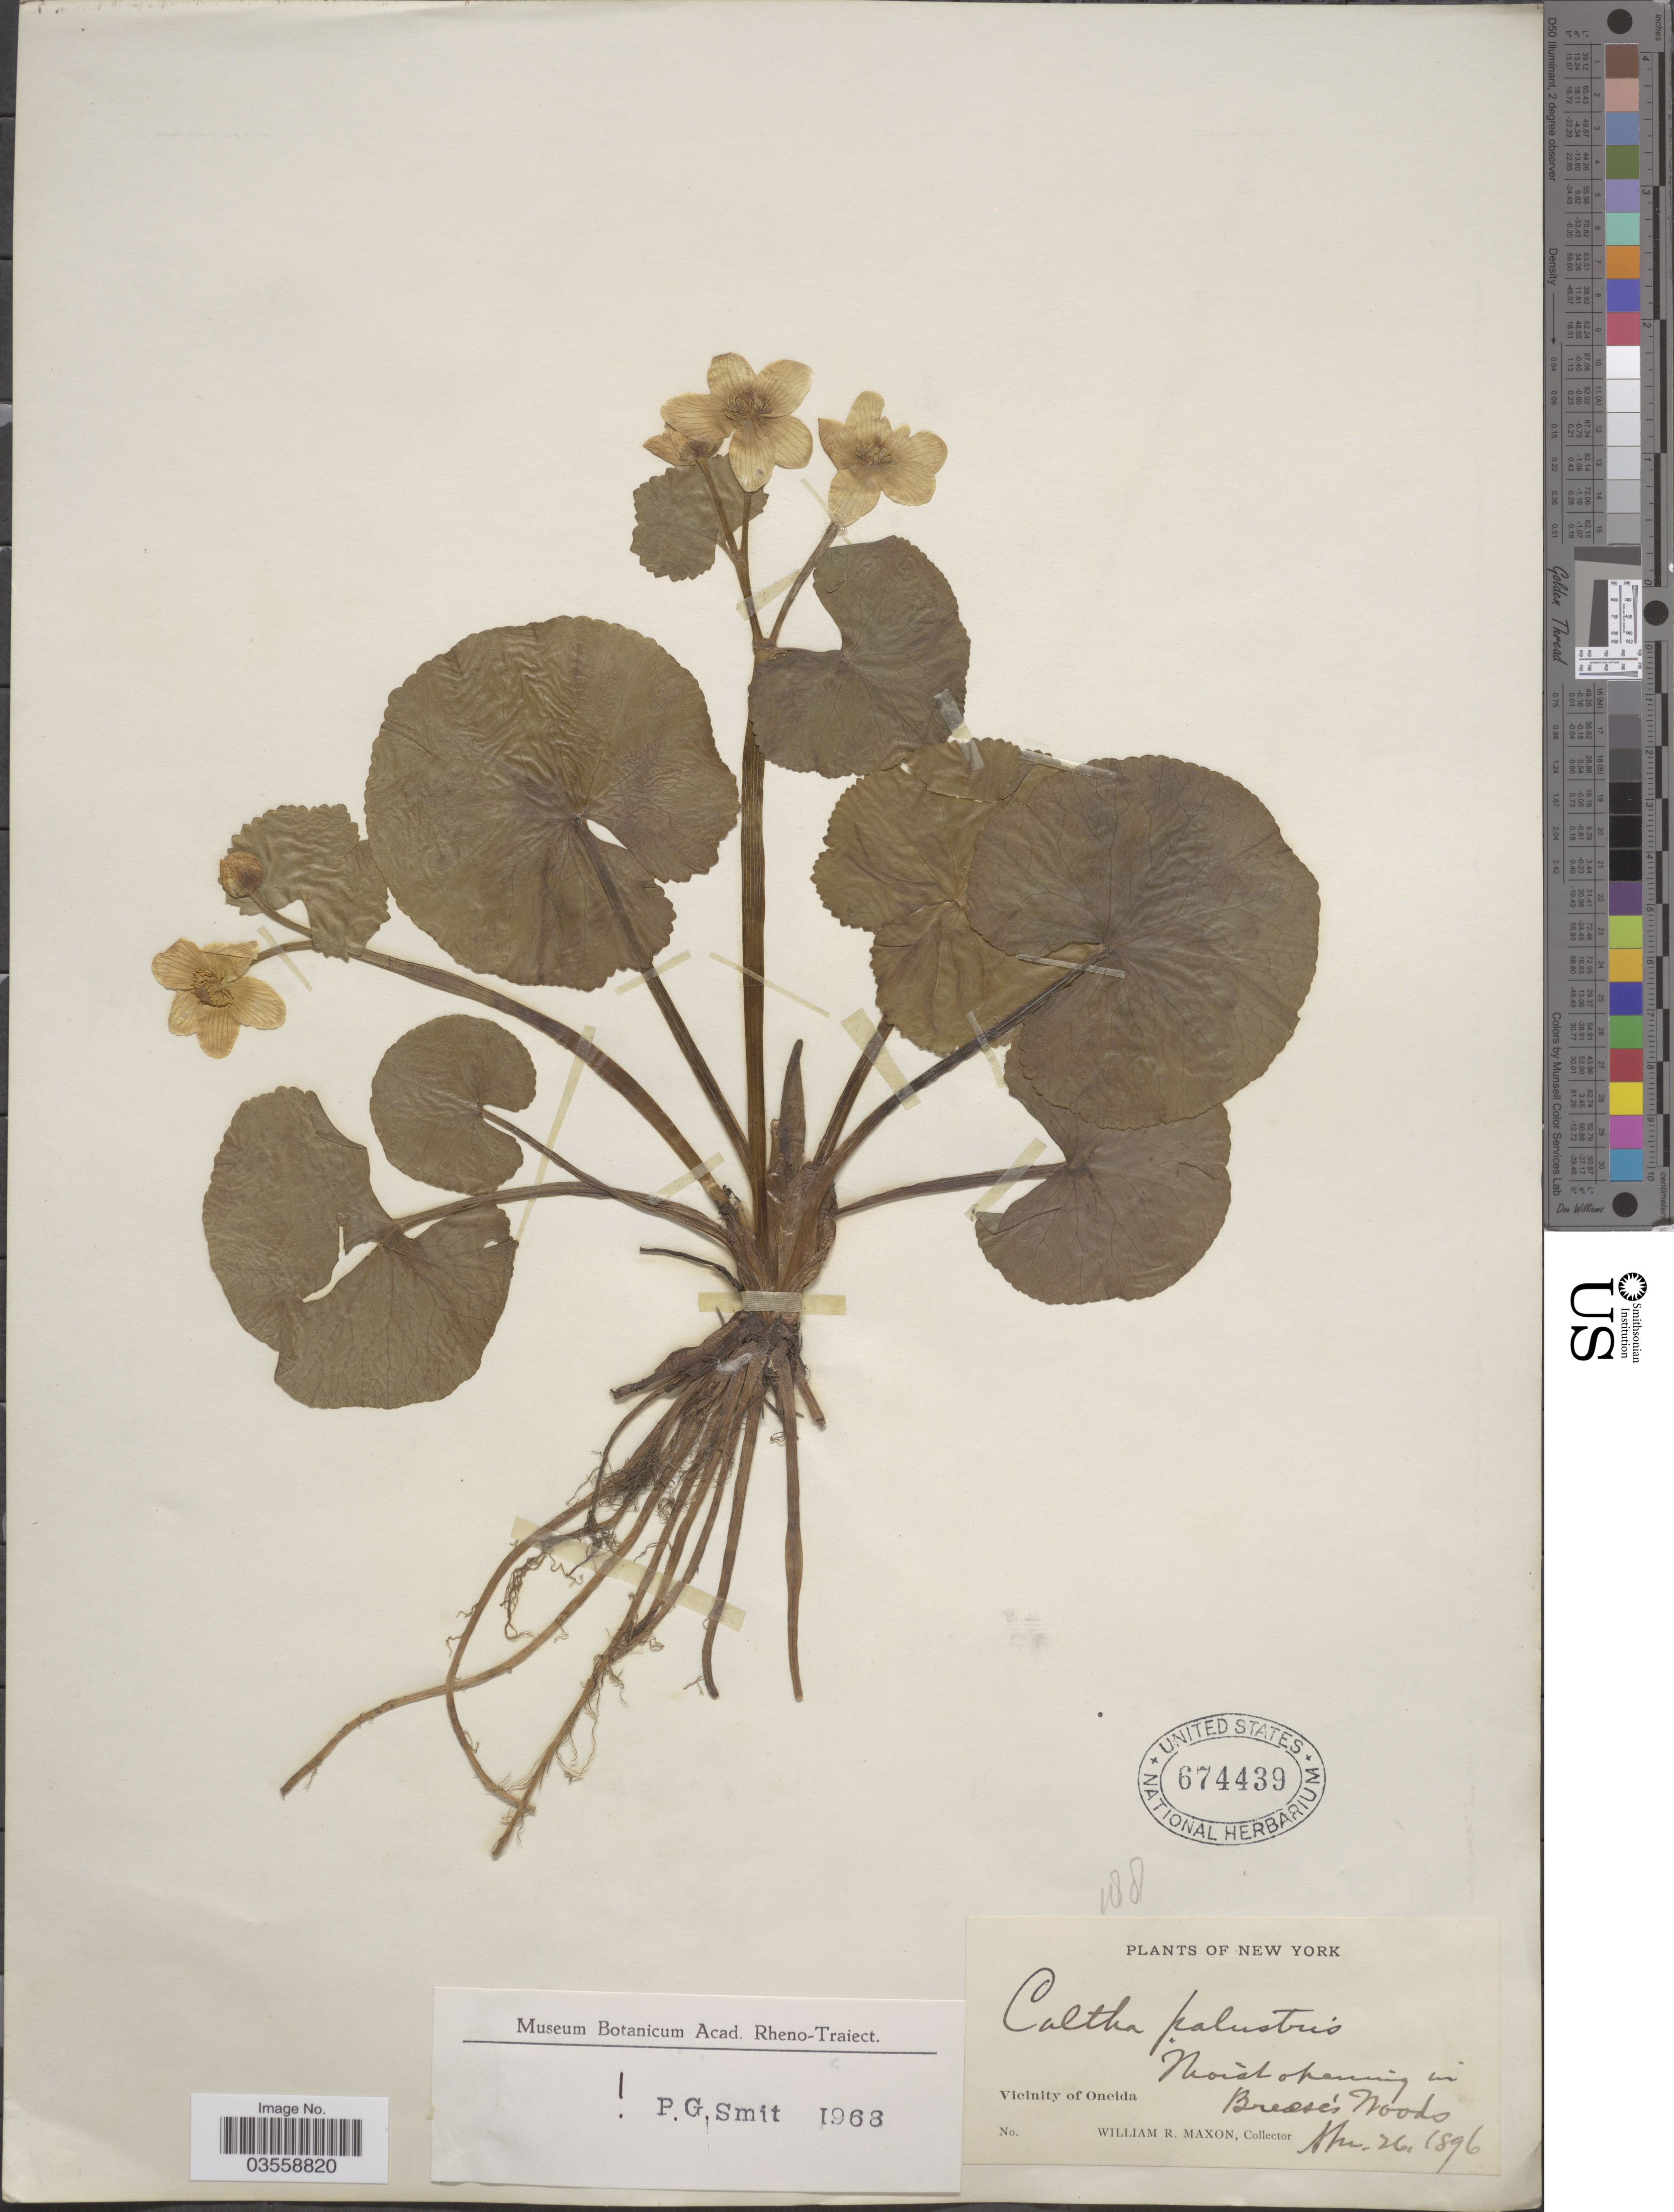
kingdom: Plantae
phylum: Tracheophyta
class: Magnoliopsida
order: Ranunculales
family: Ranunculaceae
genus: Caltha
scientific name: Caltha palustris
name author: L.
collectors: W. R. Maxon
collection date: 1896-04-26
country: United States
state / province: New York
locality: Vicinity of Oneida. Breose's [interpreted] Woods.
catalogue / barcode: US 674439